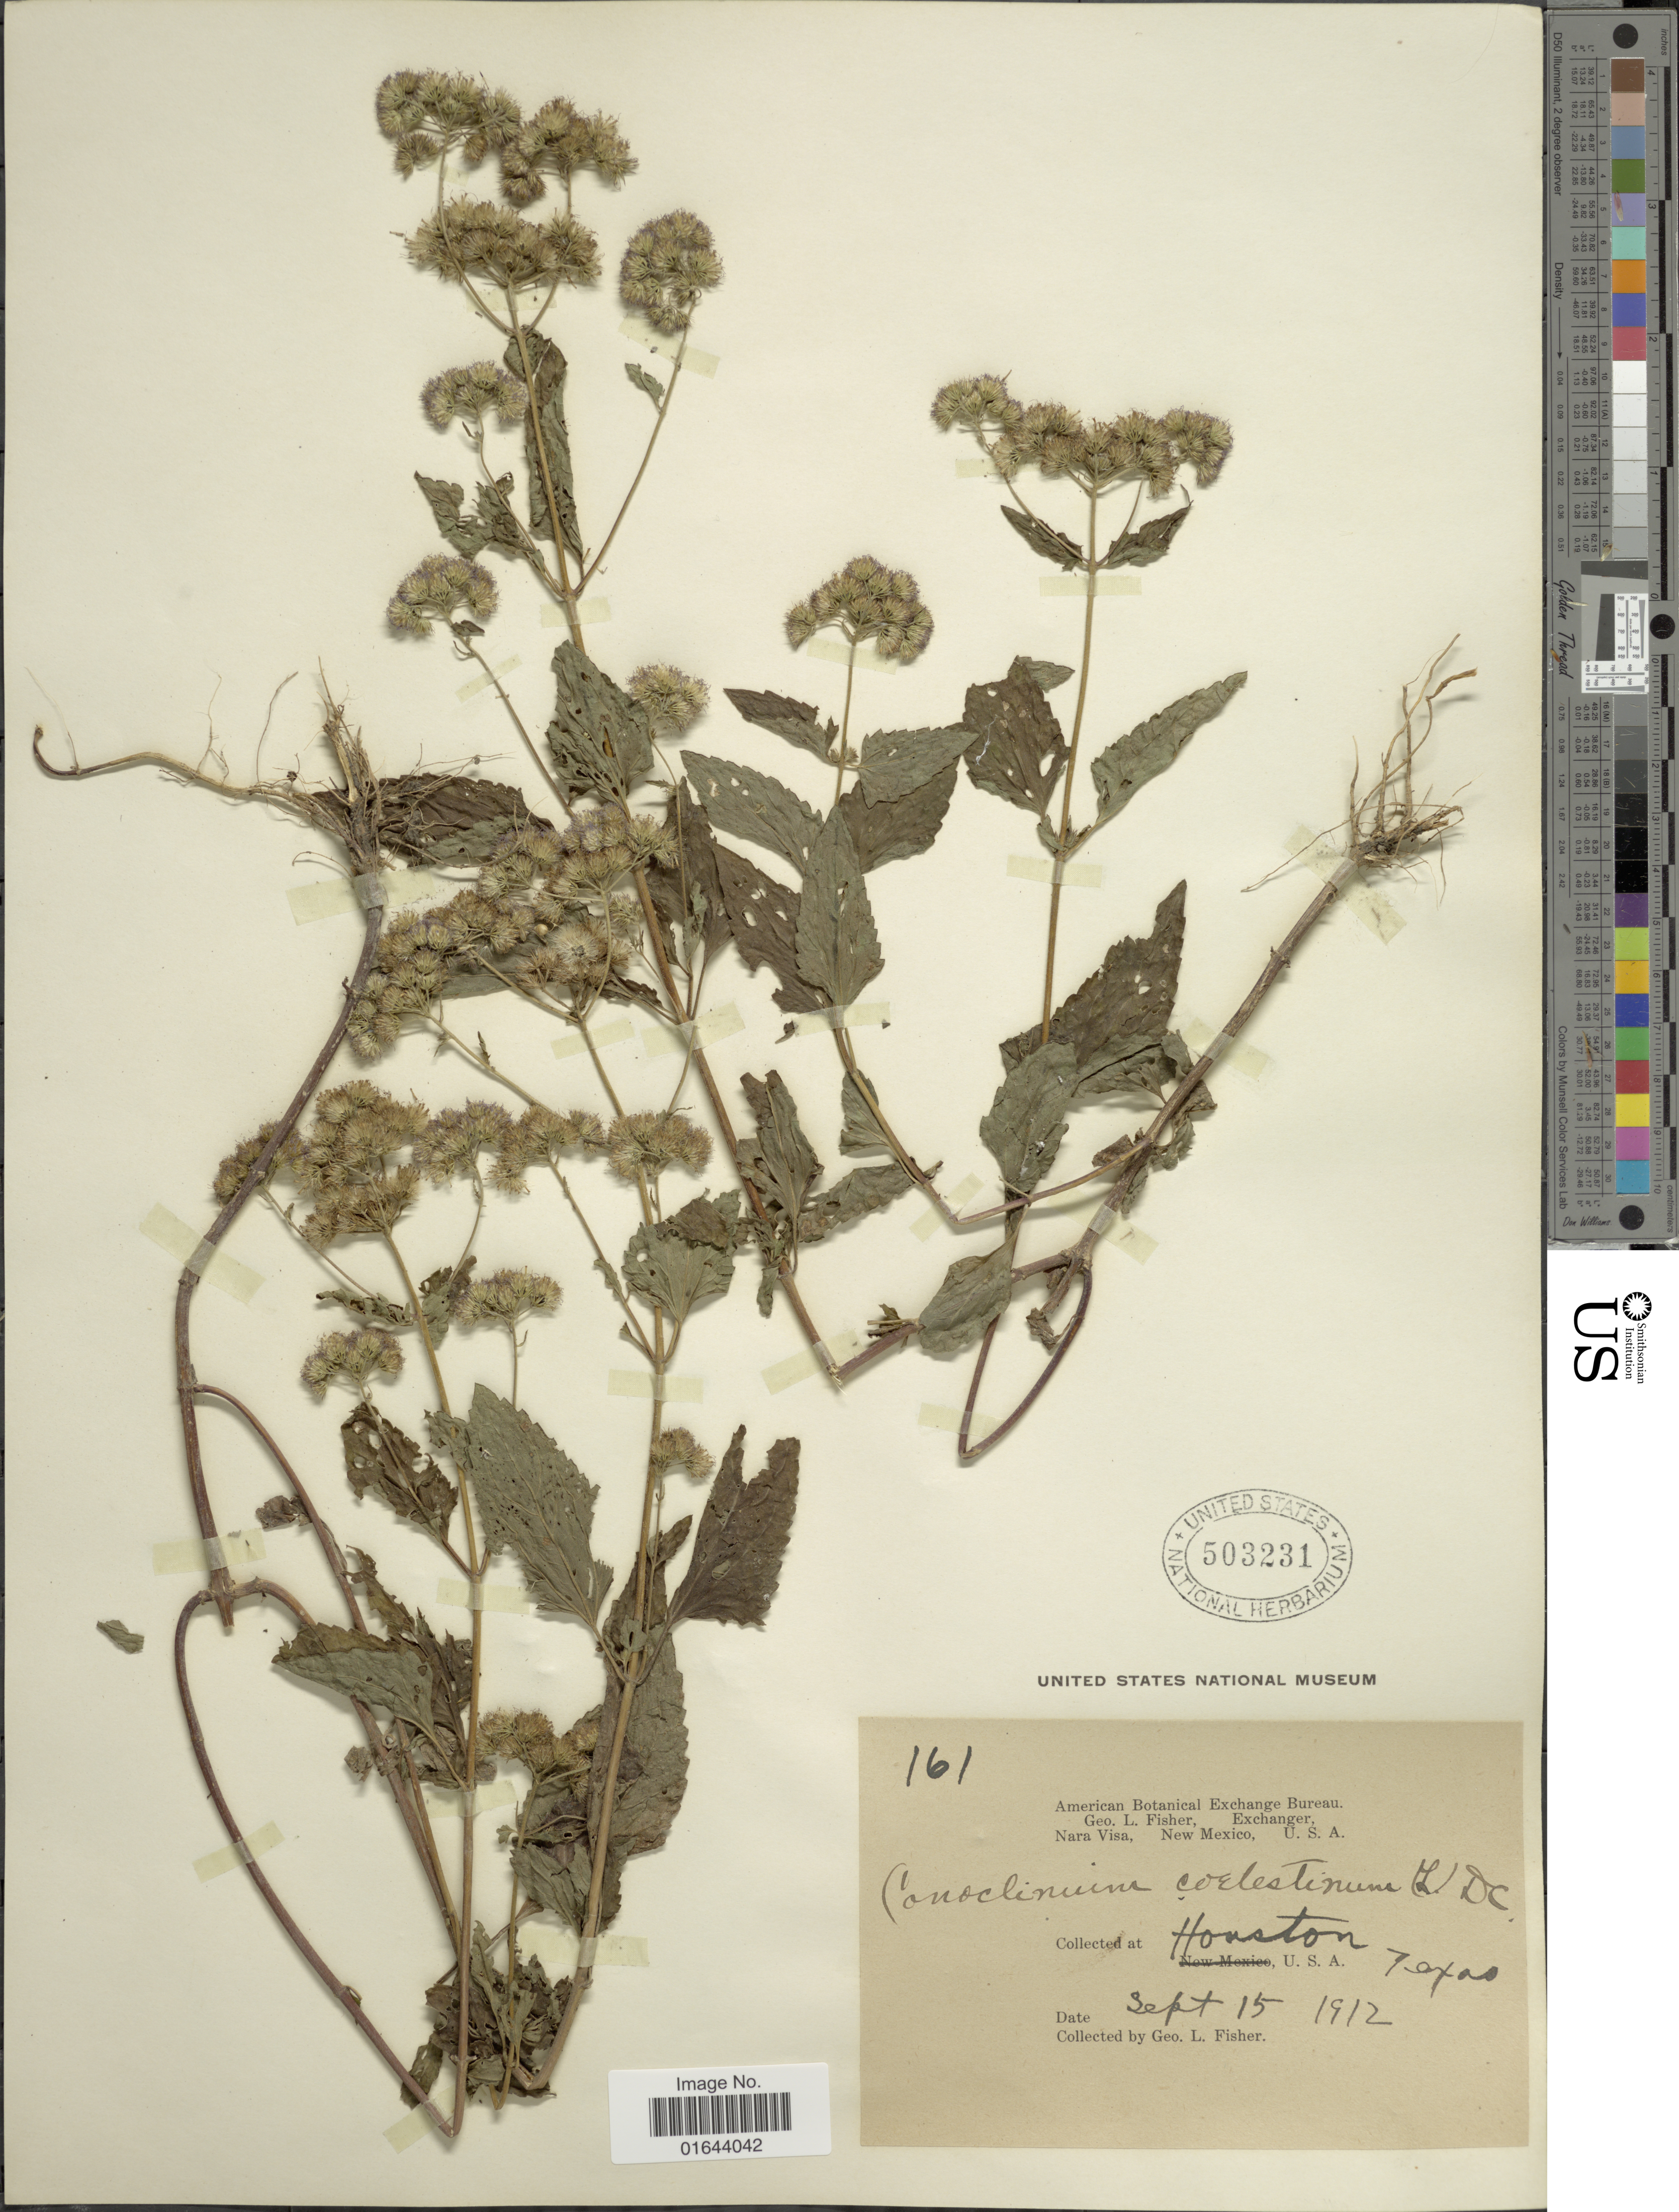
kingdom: Plantae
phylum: Tracheophyta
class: Magnoliopsida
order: Asterales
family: Asteraceae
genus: Conoclinium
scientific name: Conoclinium coelestinum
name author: (L.) DC.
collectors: G. L. Fisher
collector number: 161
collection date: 1912-09-15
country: United States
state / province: Texas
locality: Honston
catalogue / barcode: US 503231